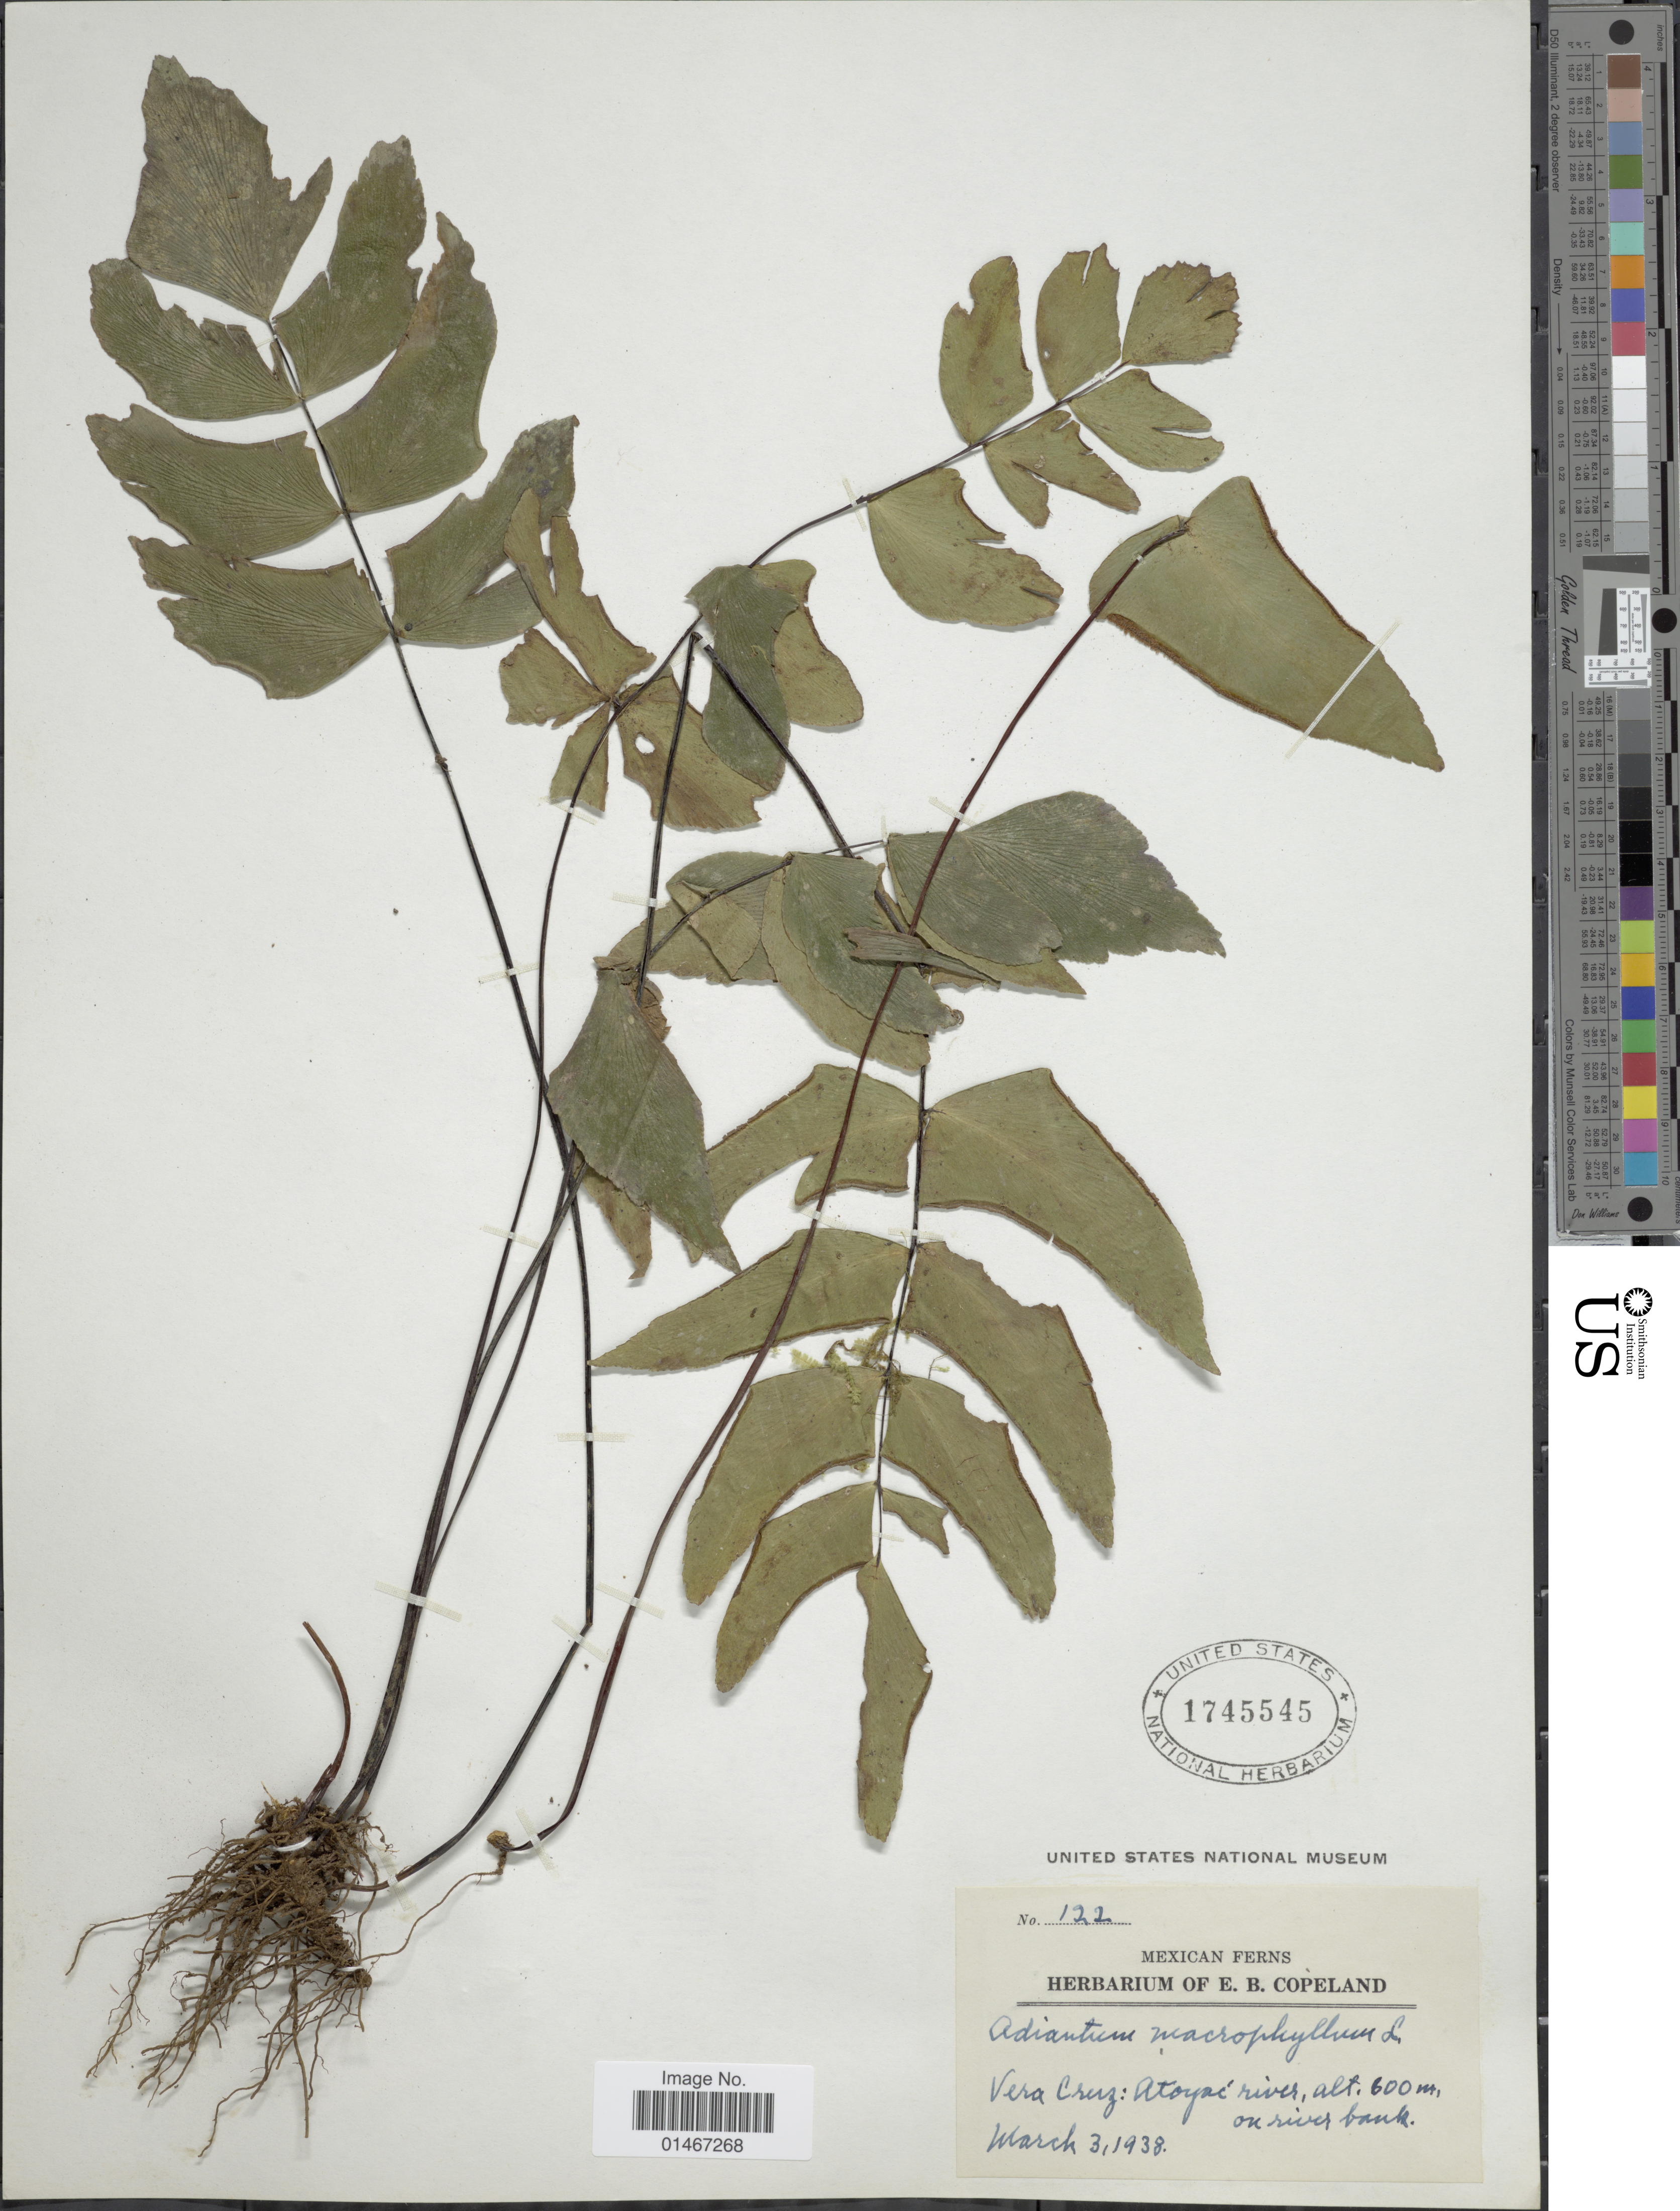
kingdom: Plantae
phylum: Tracheophyta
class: Polypodiopsida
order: Polypodiales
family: Pteridaceae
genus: Adiantum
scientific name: Adiantum macrophyllum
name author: Sw.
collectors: ex herb. E. B. Copeland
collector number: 122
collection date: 1938-03-03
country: Mexico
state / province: Veracruz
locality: Vera Cruz: Atoyac river.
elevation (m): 600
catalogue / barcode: US 1745545